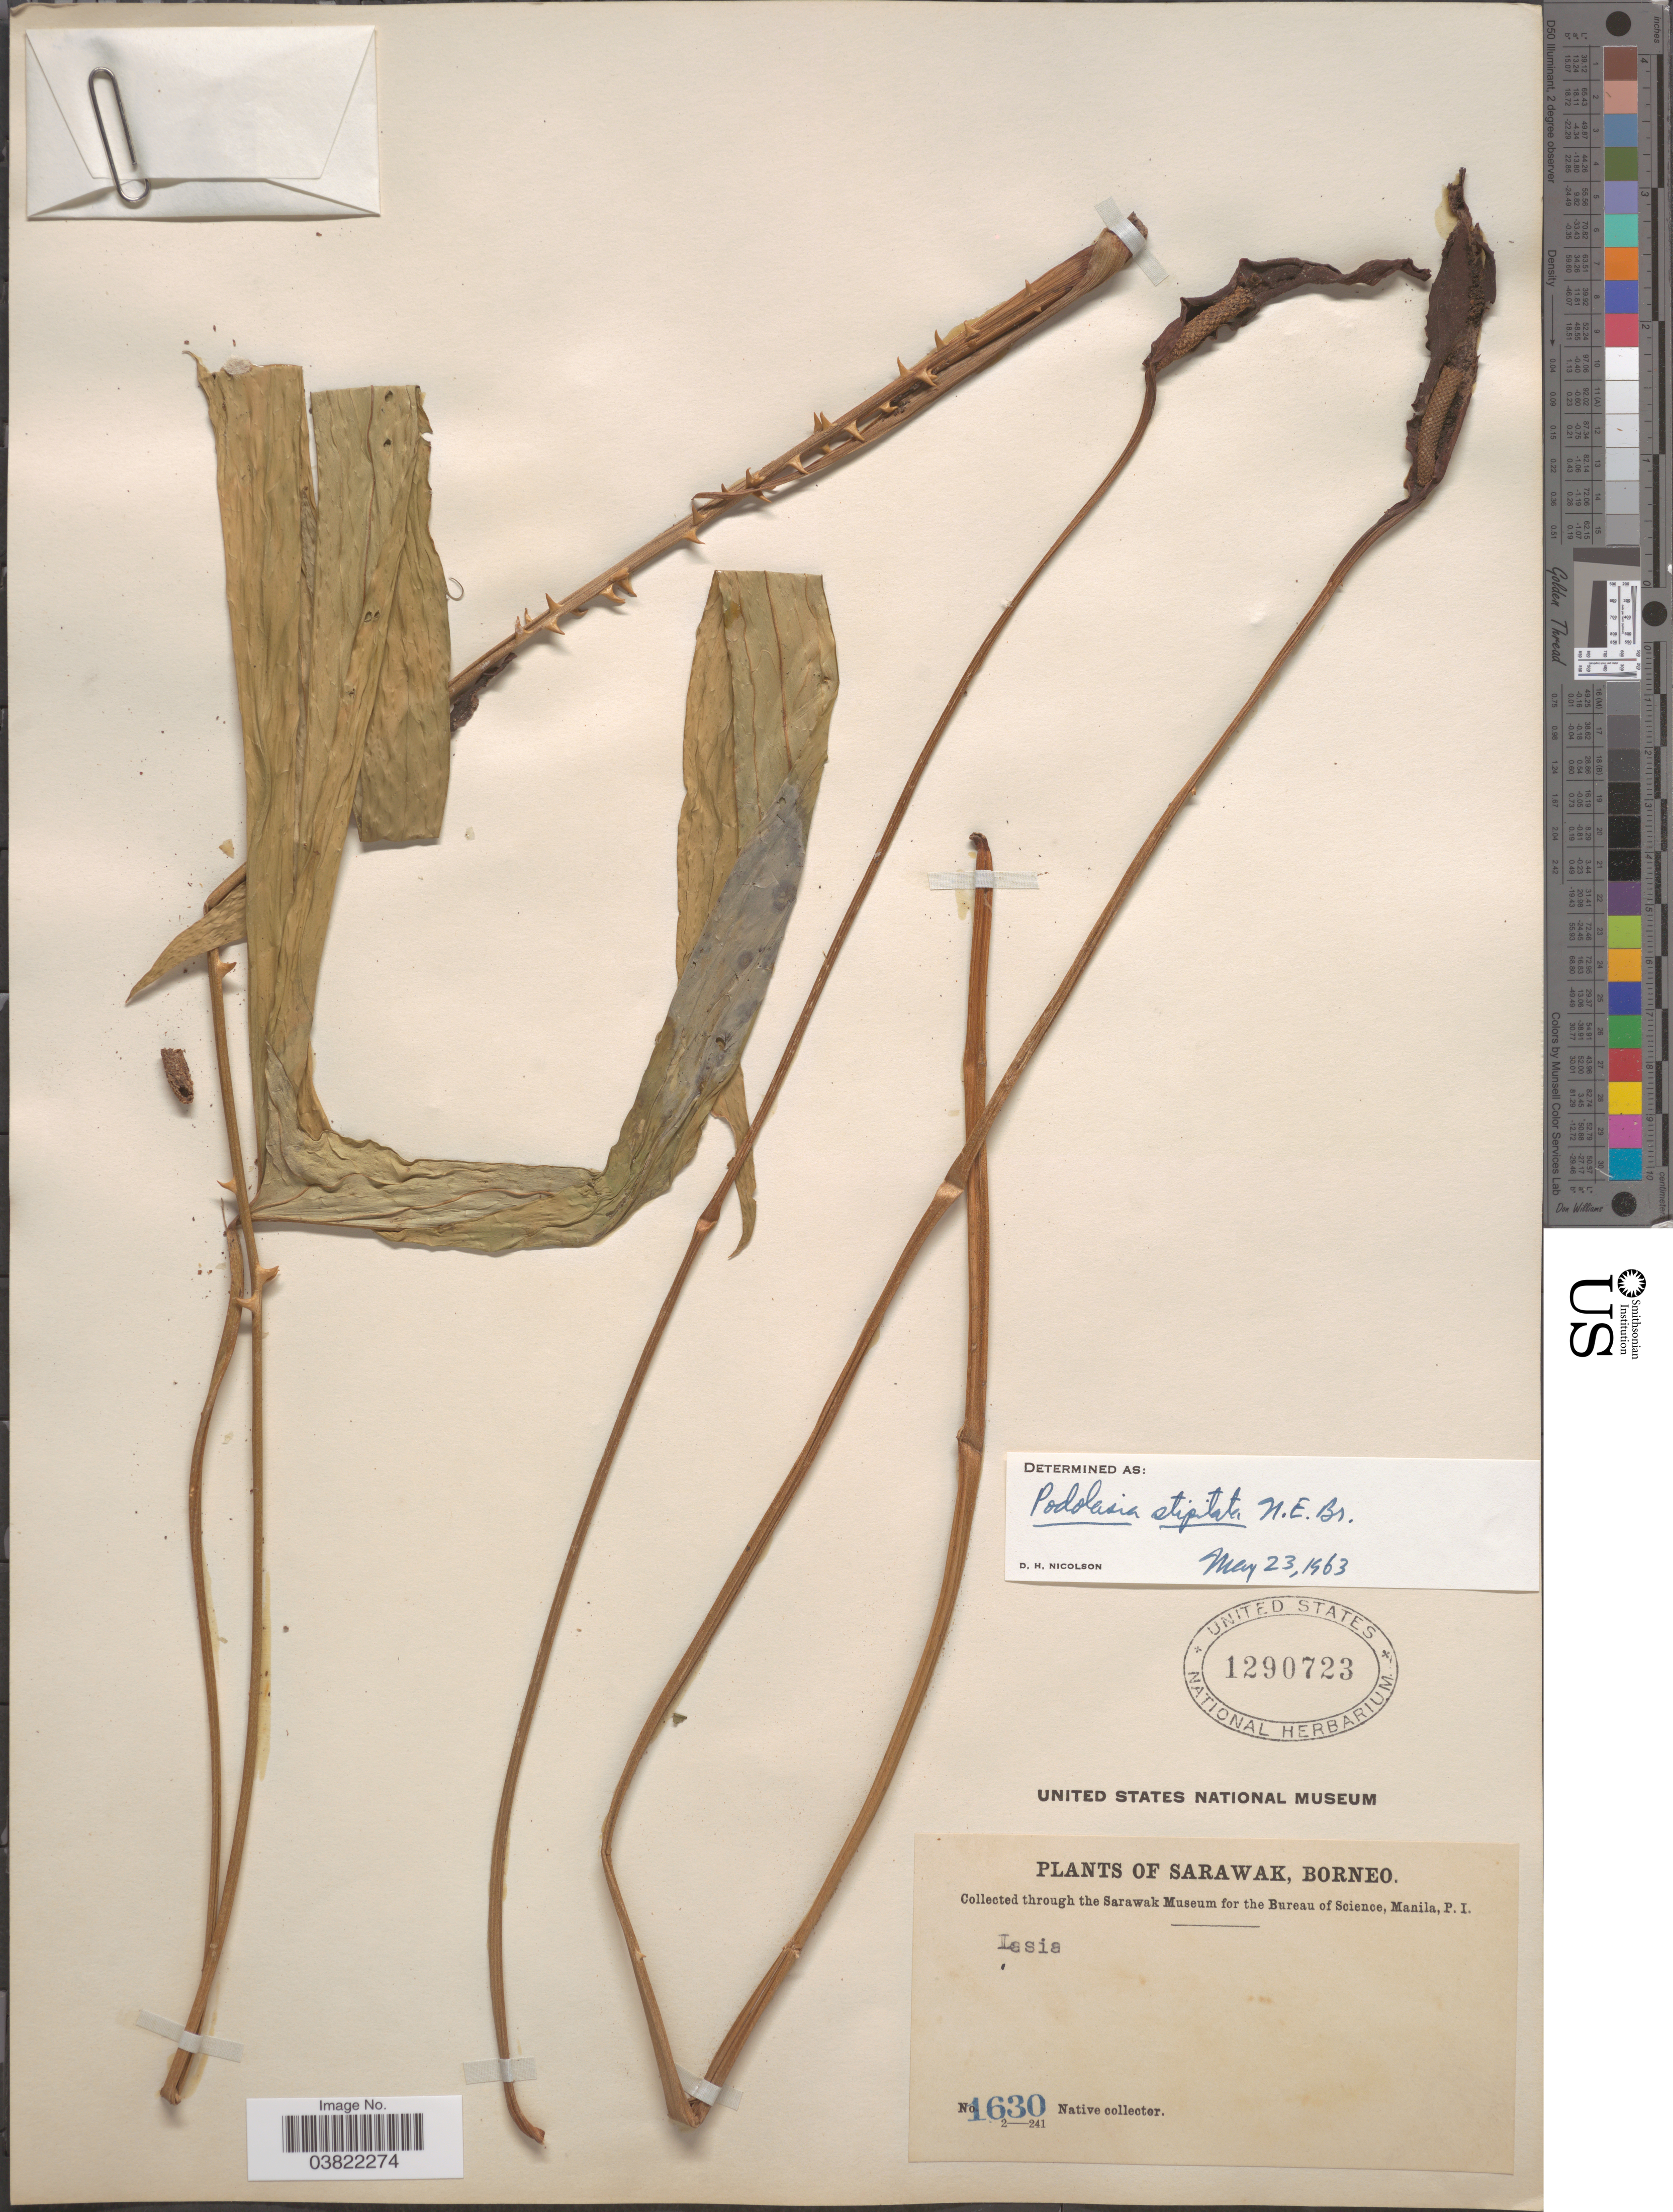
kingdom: Plantae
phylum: Tracheophyta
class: Liliopsida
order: Alismatales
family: Araceae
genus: Podolasia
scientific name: Podolasia stipitata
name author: N.E. Br.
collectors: Native collector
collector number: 1630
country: Malaysia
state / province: Sarawak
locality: Borneo.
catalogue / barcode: US 1290723